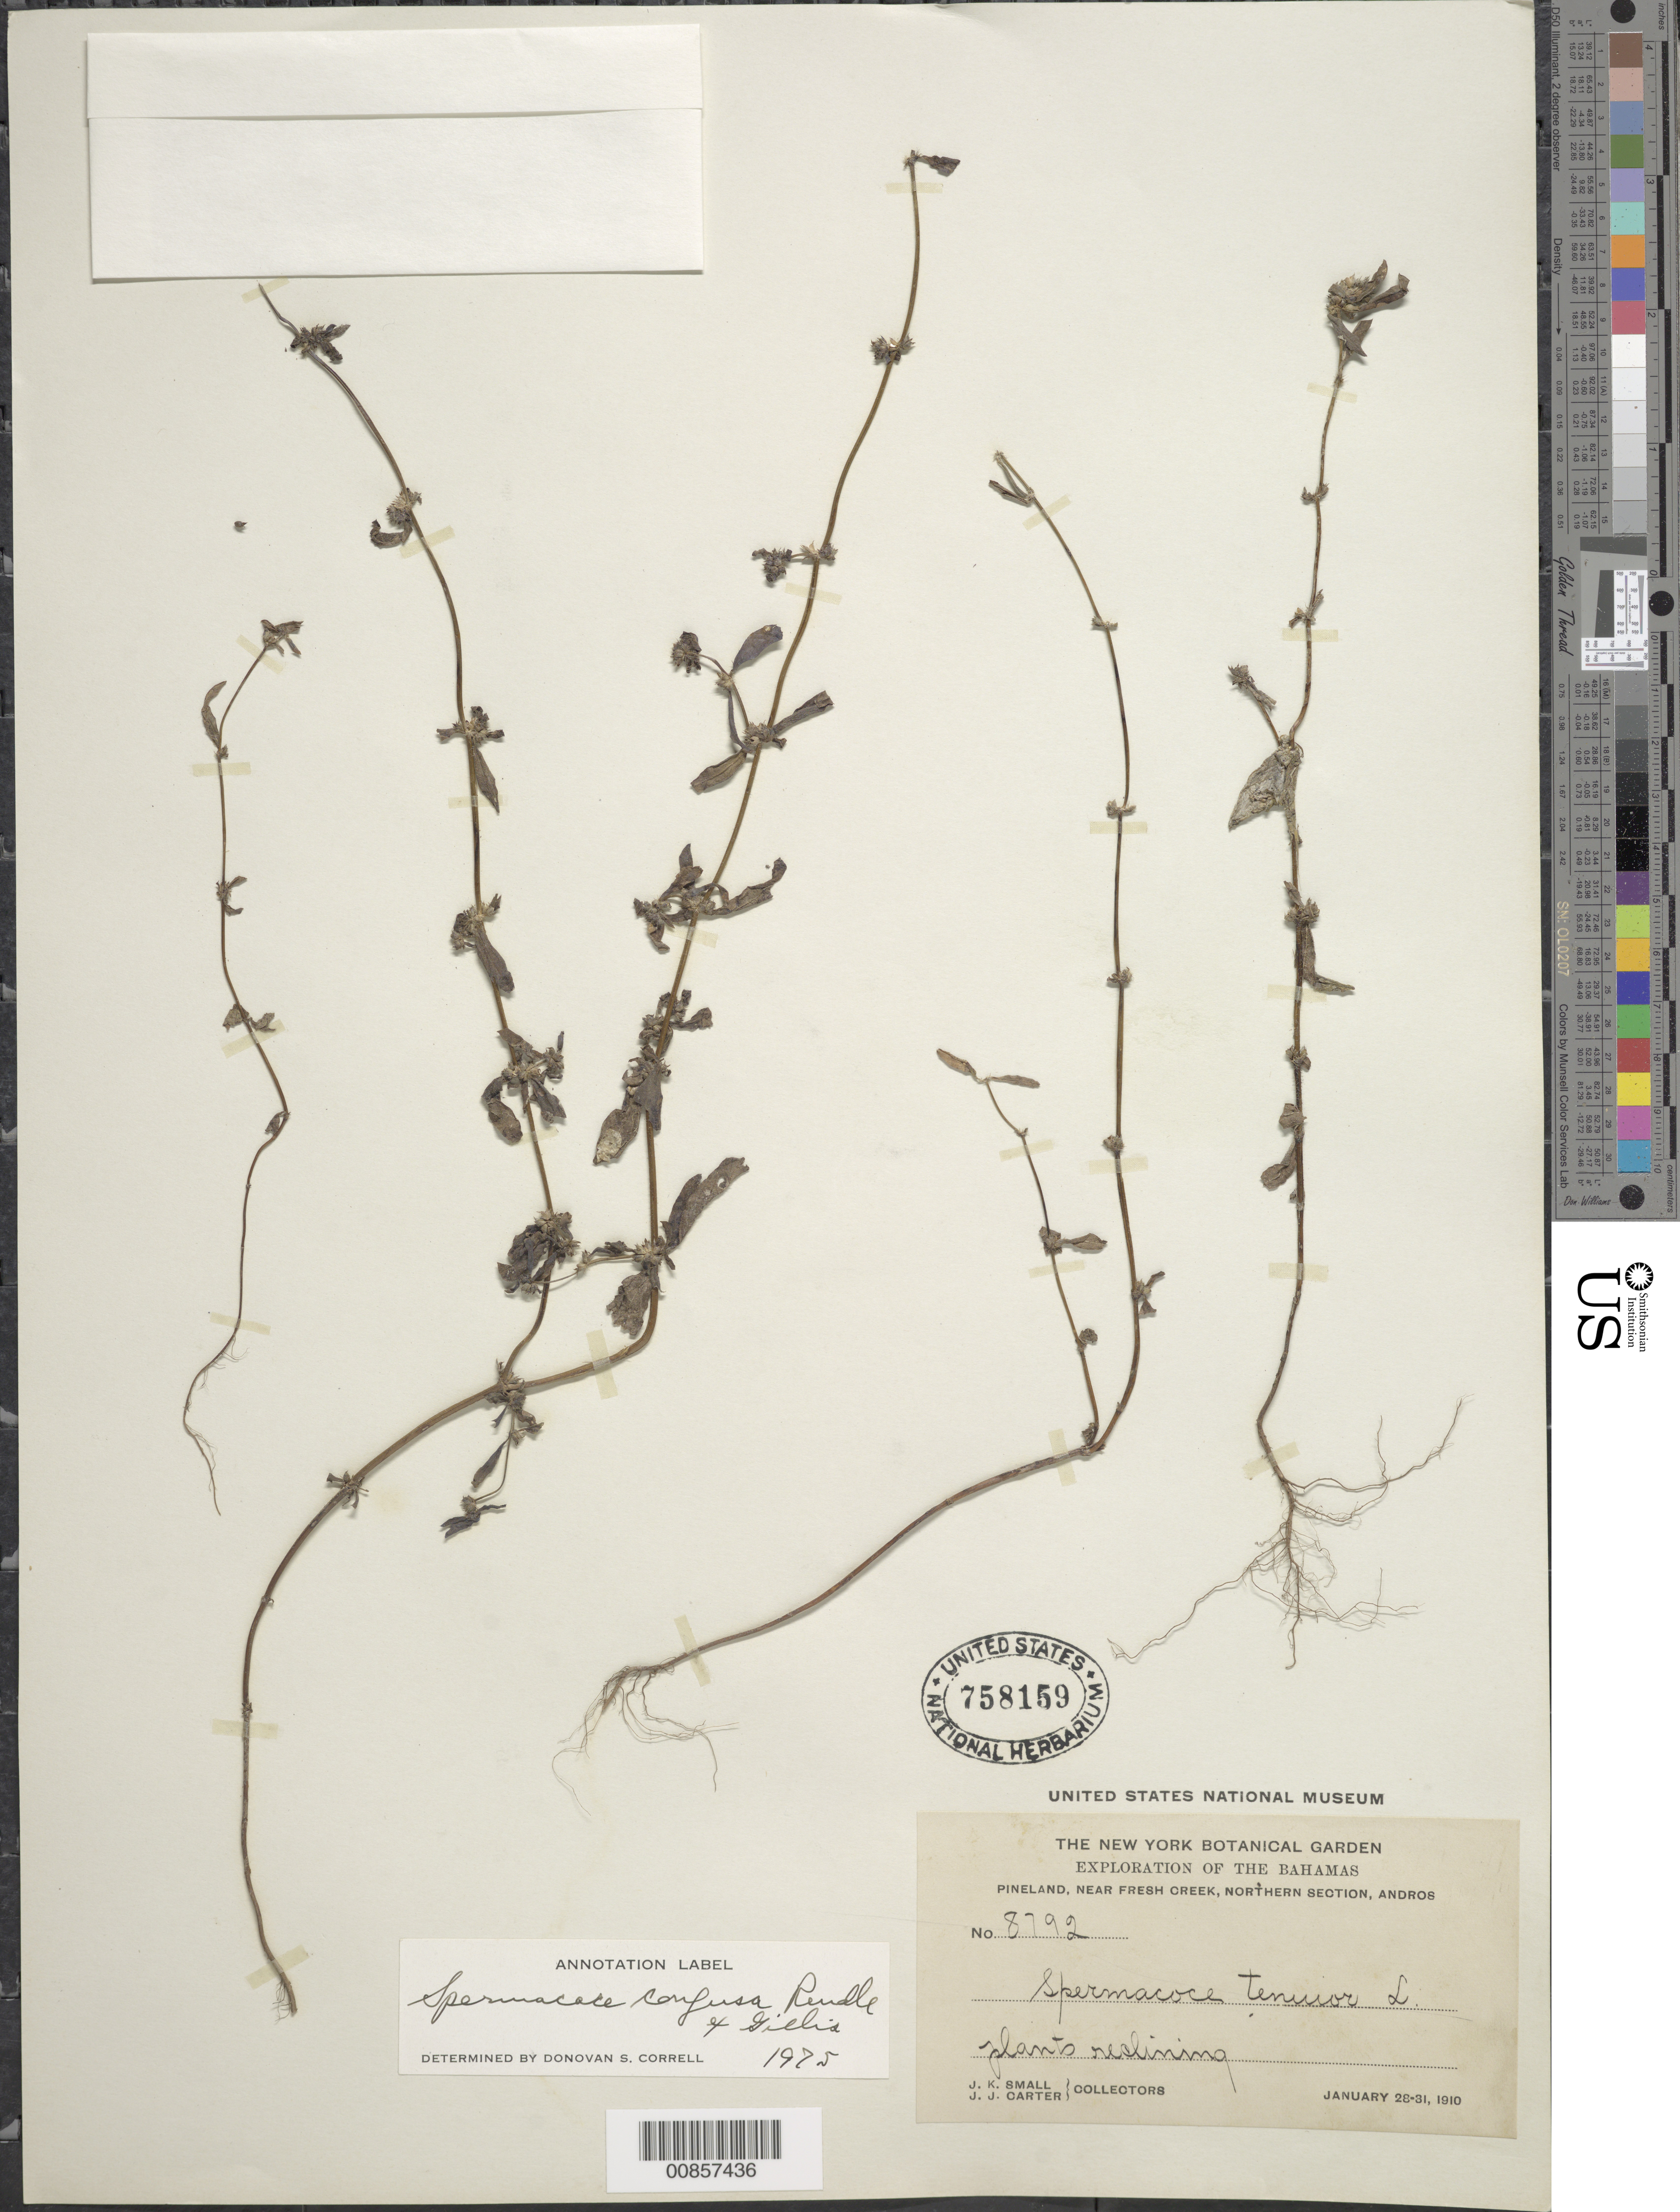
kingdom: Plantae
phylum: Tracheophyta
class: Magnoliopsida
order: Gentianales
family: Rubiaceae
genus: Spermacoce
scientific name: Spermacoce tenuior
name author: L.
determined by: Correll, D. S.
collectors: J. K. Small & J. J. Carter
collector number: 8792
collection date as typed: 28 Jan 1910 to 31 Jan 1910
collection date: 1910-01-28/1910-01-31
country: Bahamas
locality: Near Fresh Creek, Northern Section, Andros Is.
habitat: Near creek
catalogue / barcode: US 758159